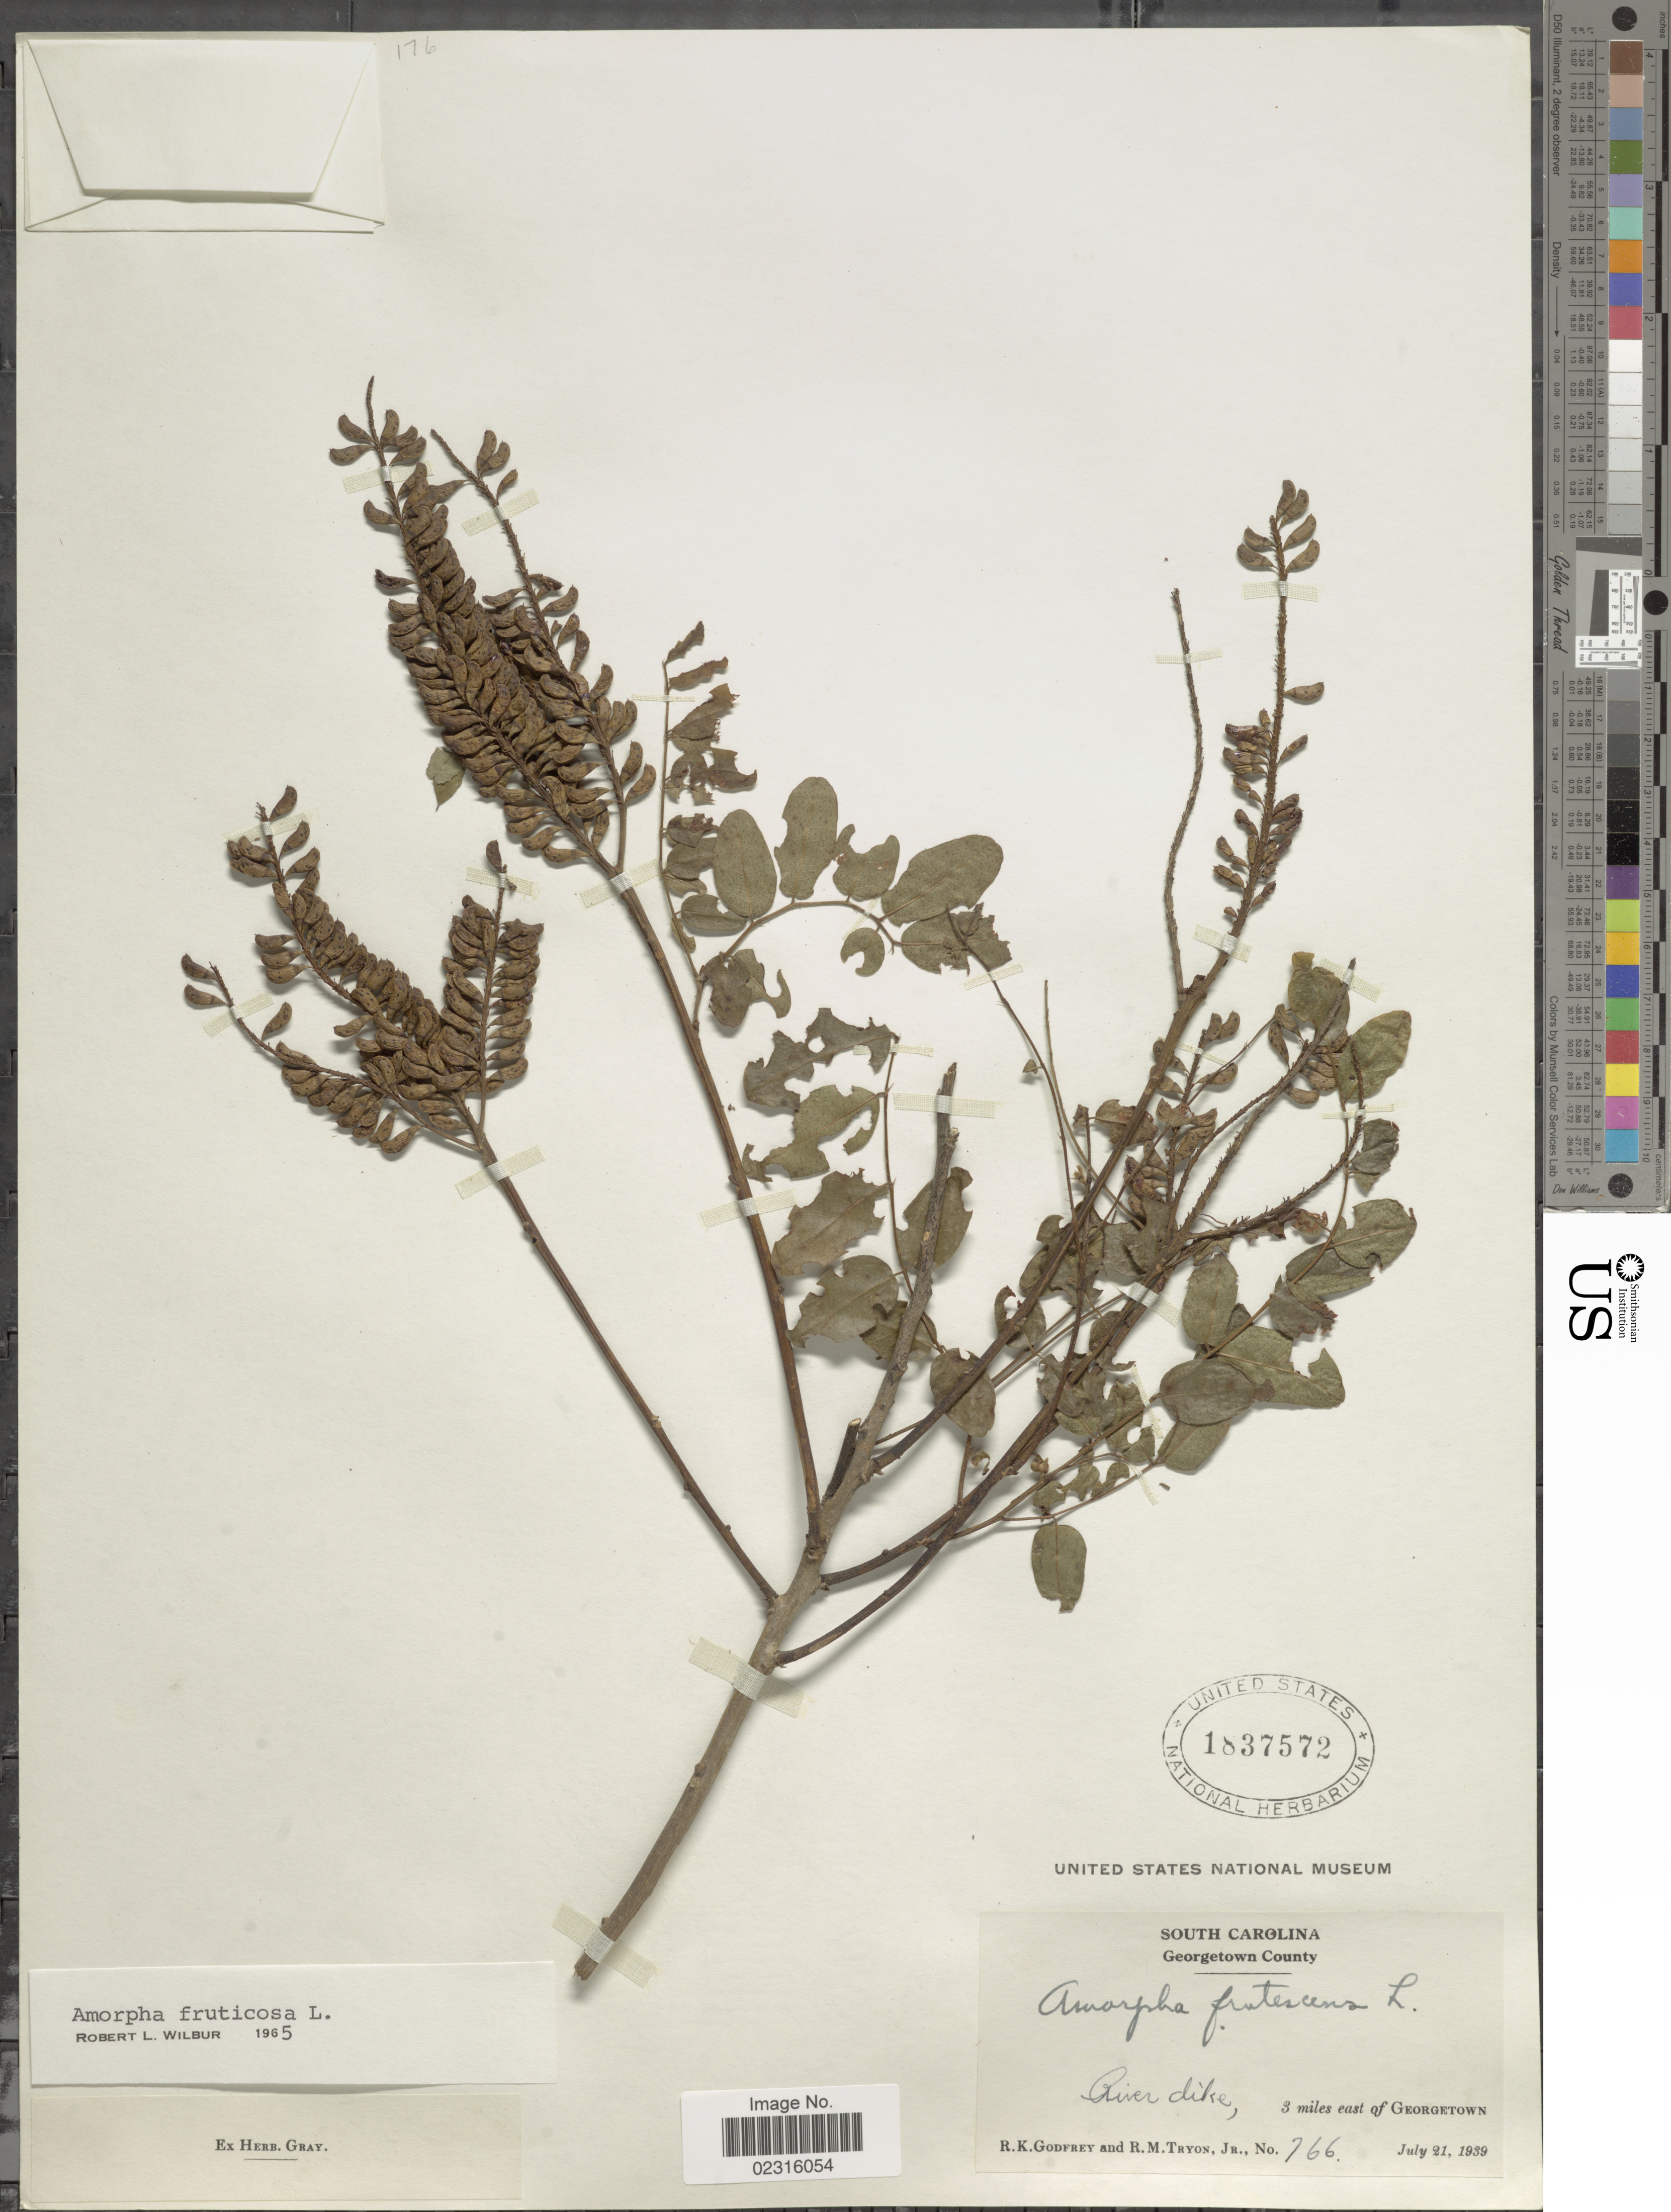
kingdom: Plantae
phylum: Tracheophyta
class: Magnoliopsida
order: Fabales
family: Fabaceae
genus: Amorpha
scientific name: Amorpha fruticosa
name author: L.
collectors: R. K. Godfrey & R. M. Tryon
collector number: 766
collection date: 1939-07-21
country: United States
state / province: South Carolina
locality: Georgetown County, River dike, 3 miles east of Georgetown.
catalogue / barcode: US 1837572